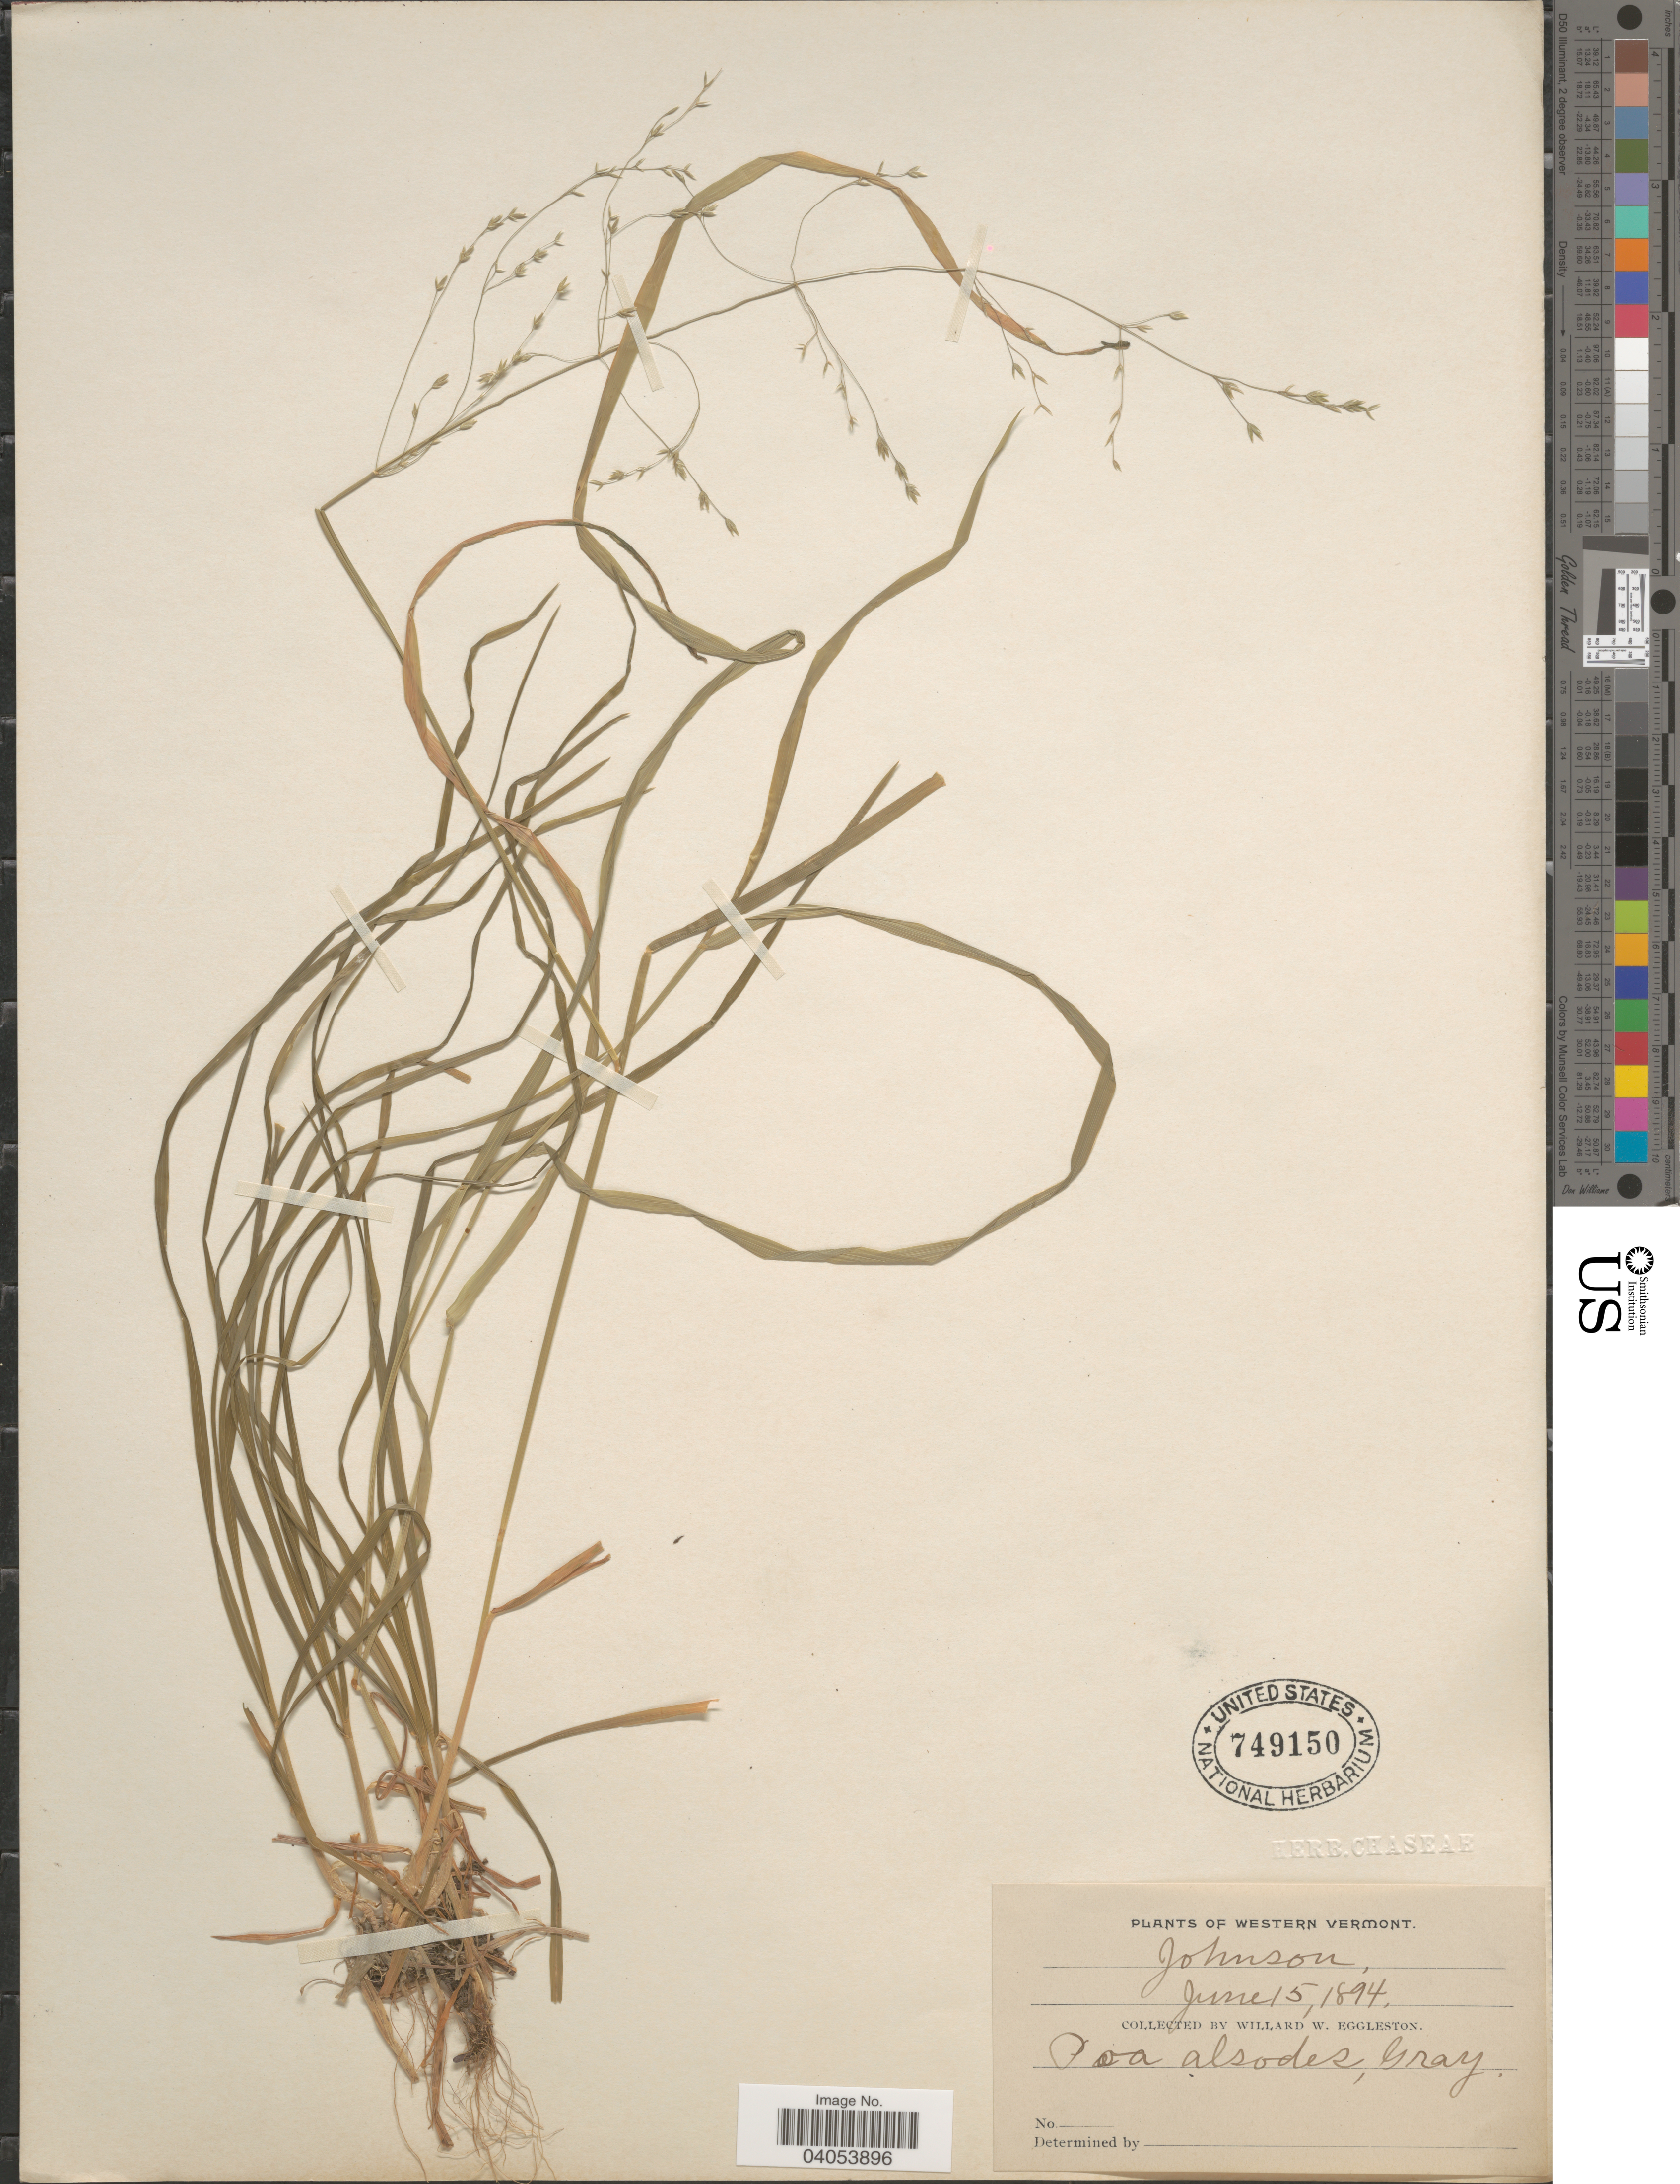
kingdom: Plantae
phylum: Tracheophyta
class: Liliopsida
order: Poales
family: Poaceae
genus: Poa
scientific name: Poa alsodes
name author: A. Gray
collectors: W. W. Eggleston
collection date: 1894-06-15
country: United States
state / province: Vermont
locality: Western Vermont. Johnson.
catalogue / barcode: US 749150